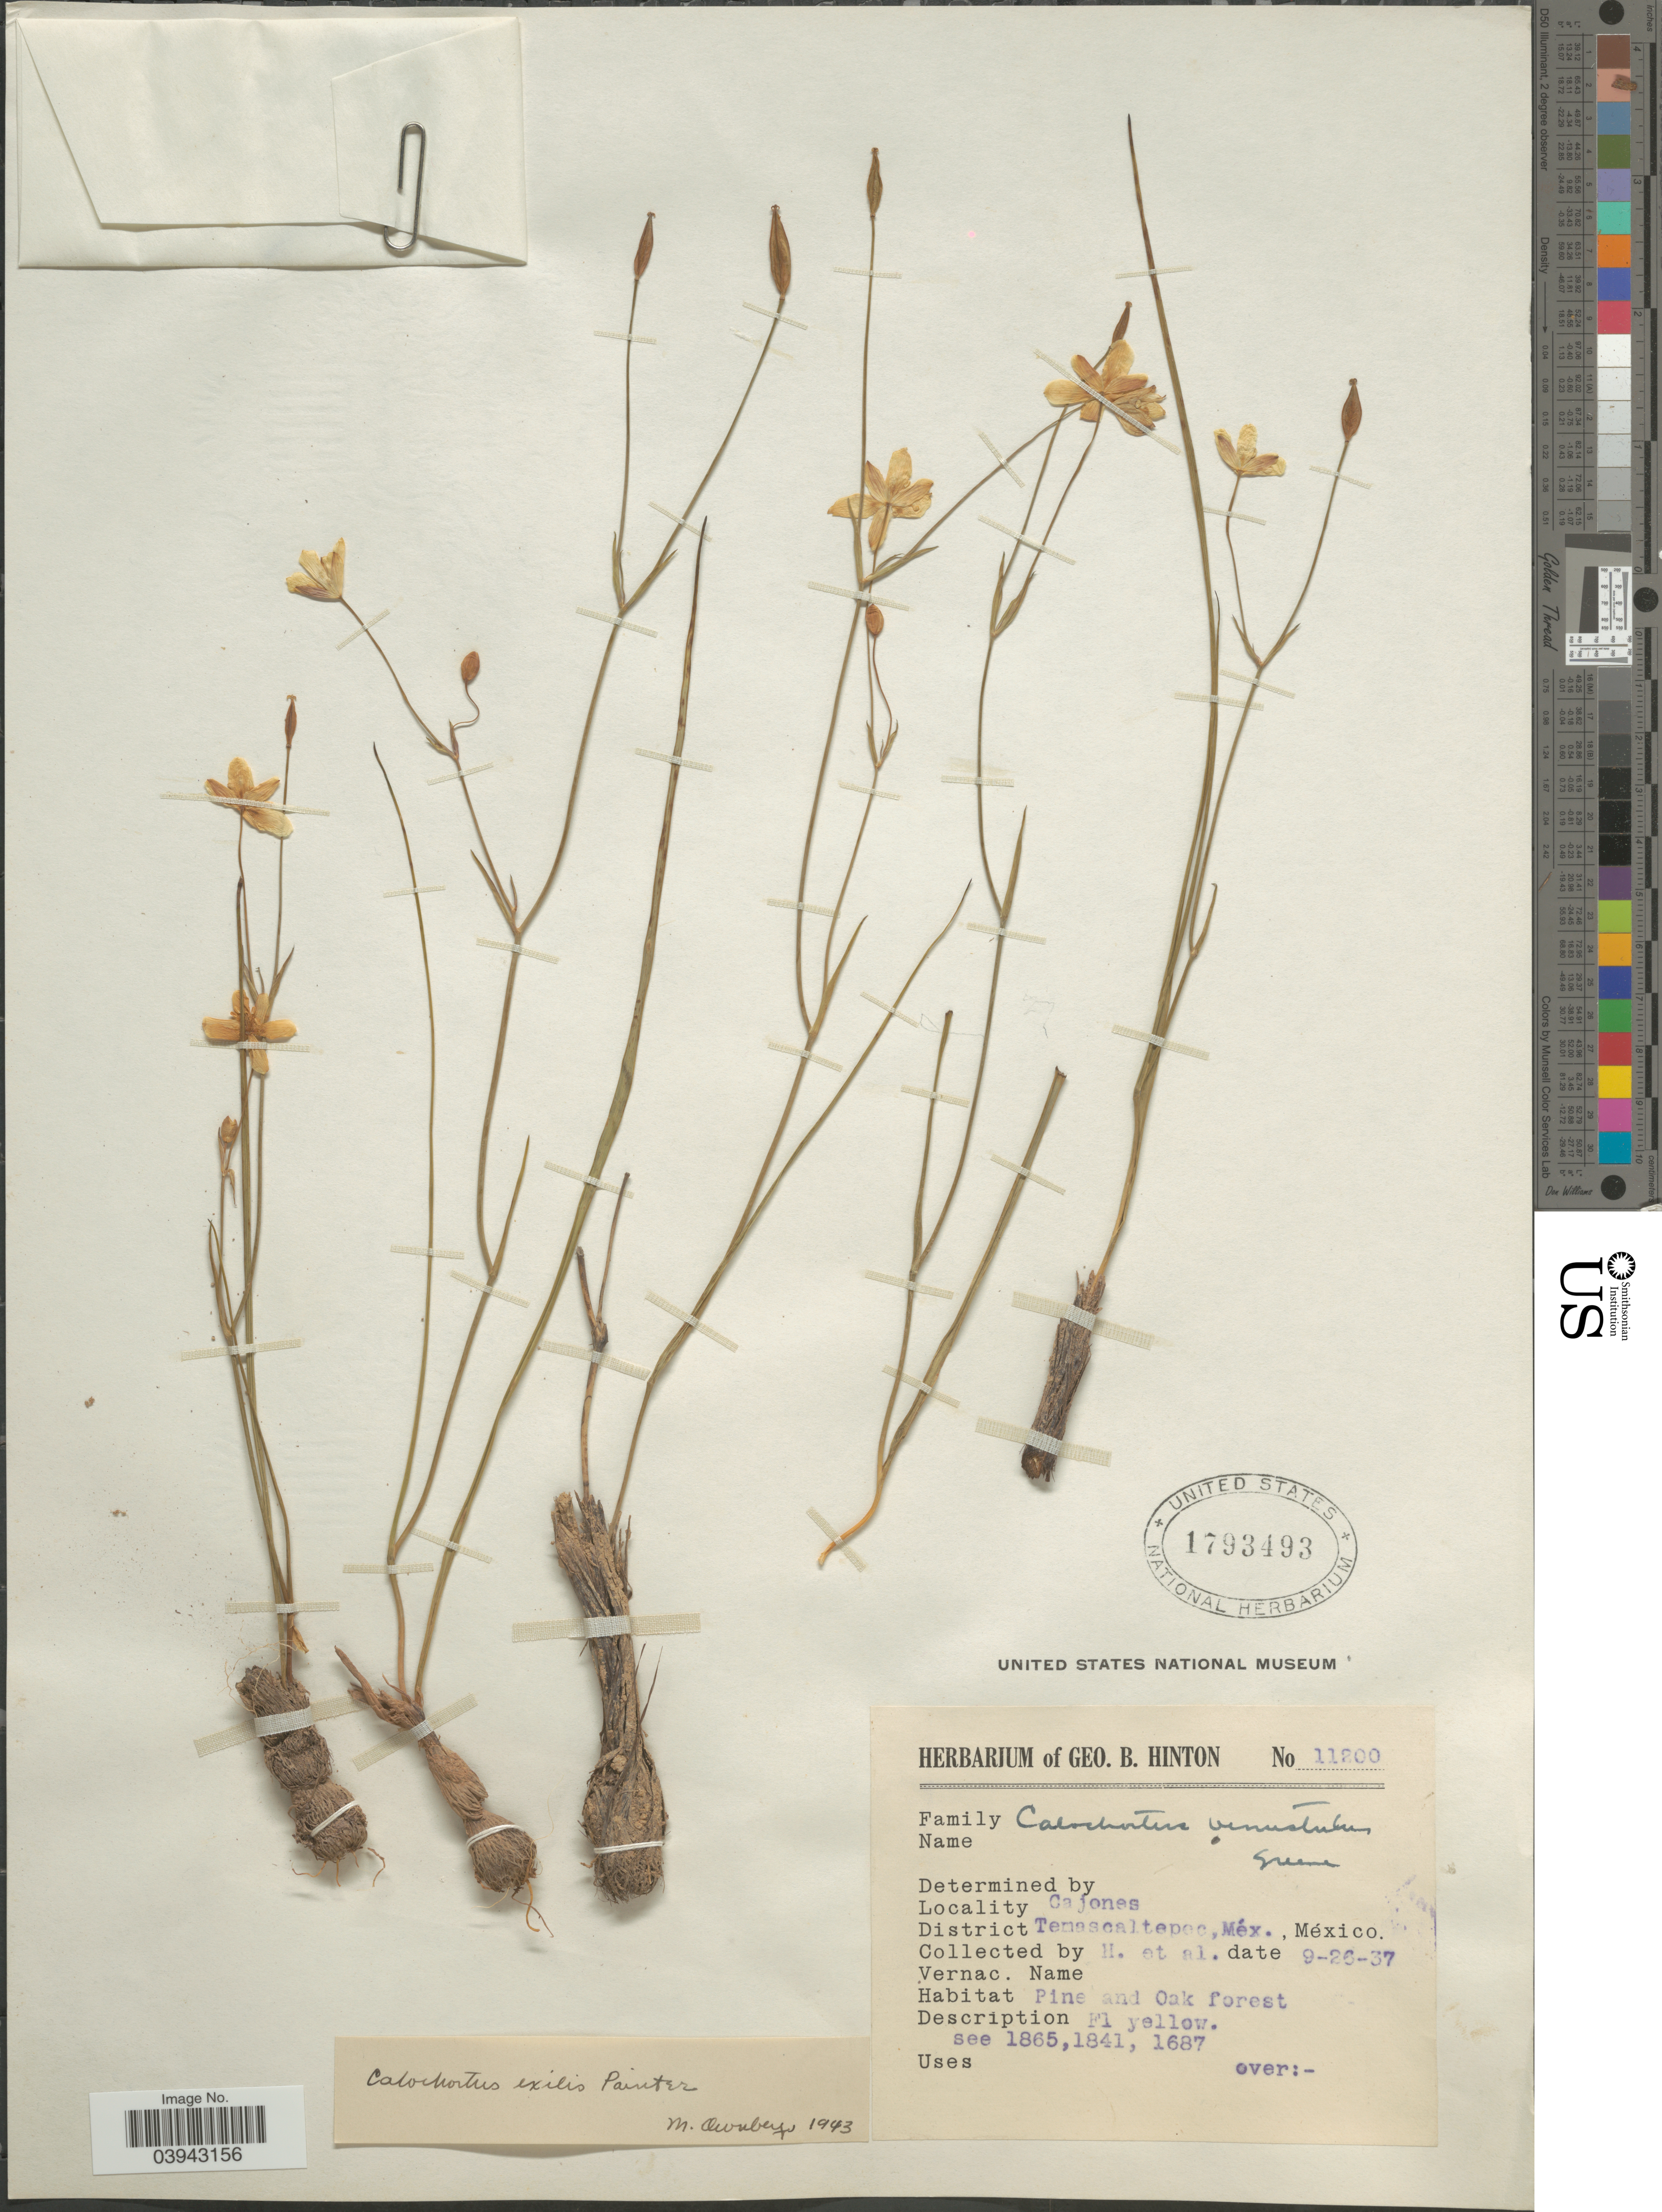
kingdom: Plantae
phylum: Tracheophyta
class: Liliopsida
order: Liliales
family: Liliaceae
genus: Calochortus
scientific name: Calochortus exilis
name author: J.H. Painter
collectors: G. B. Hinton & et al.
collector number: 11200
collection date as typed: Transcribed d/m/y: 26/9/37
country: Mexico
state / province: México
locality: Cajones. District Temascaltepec.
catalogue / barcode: US 1793493